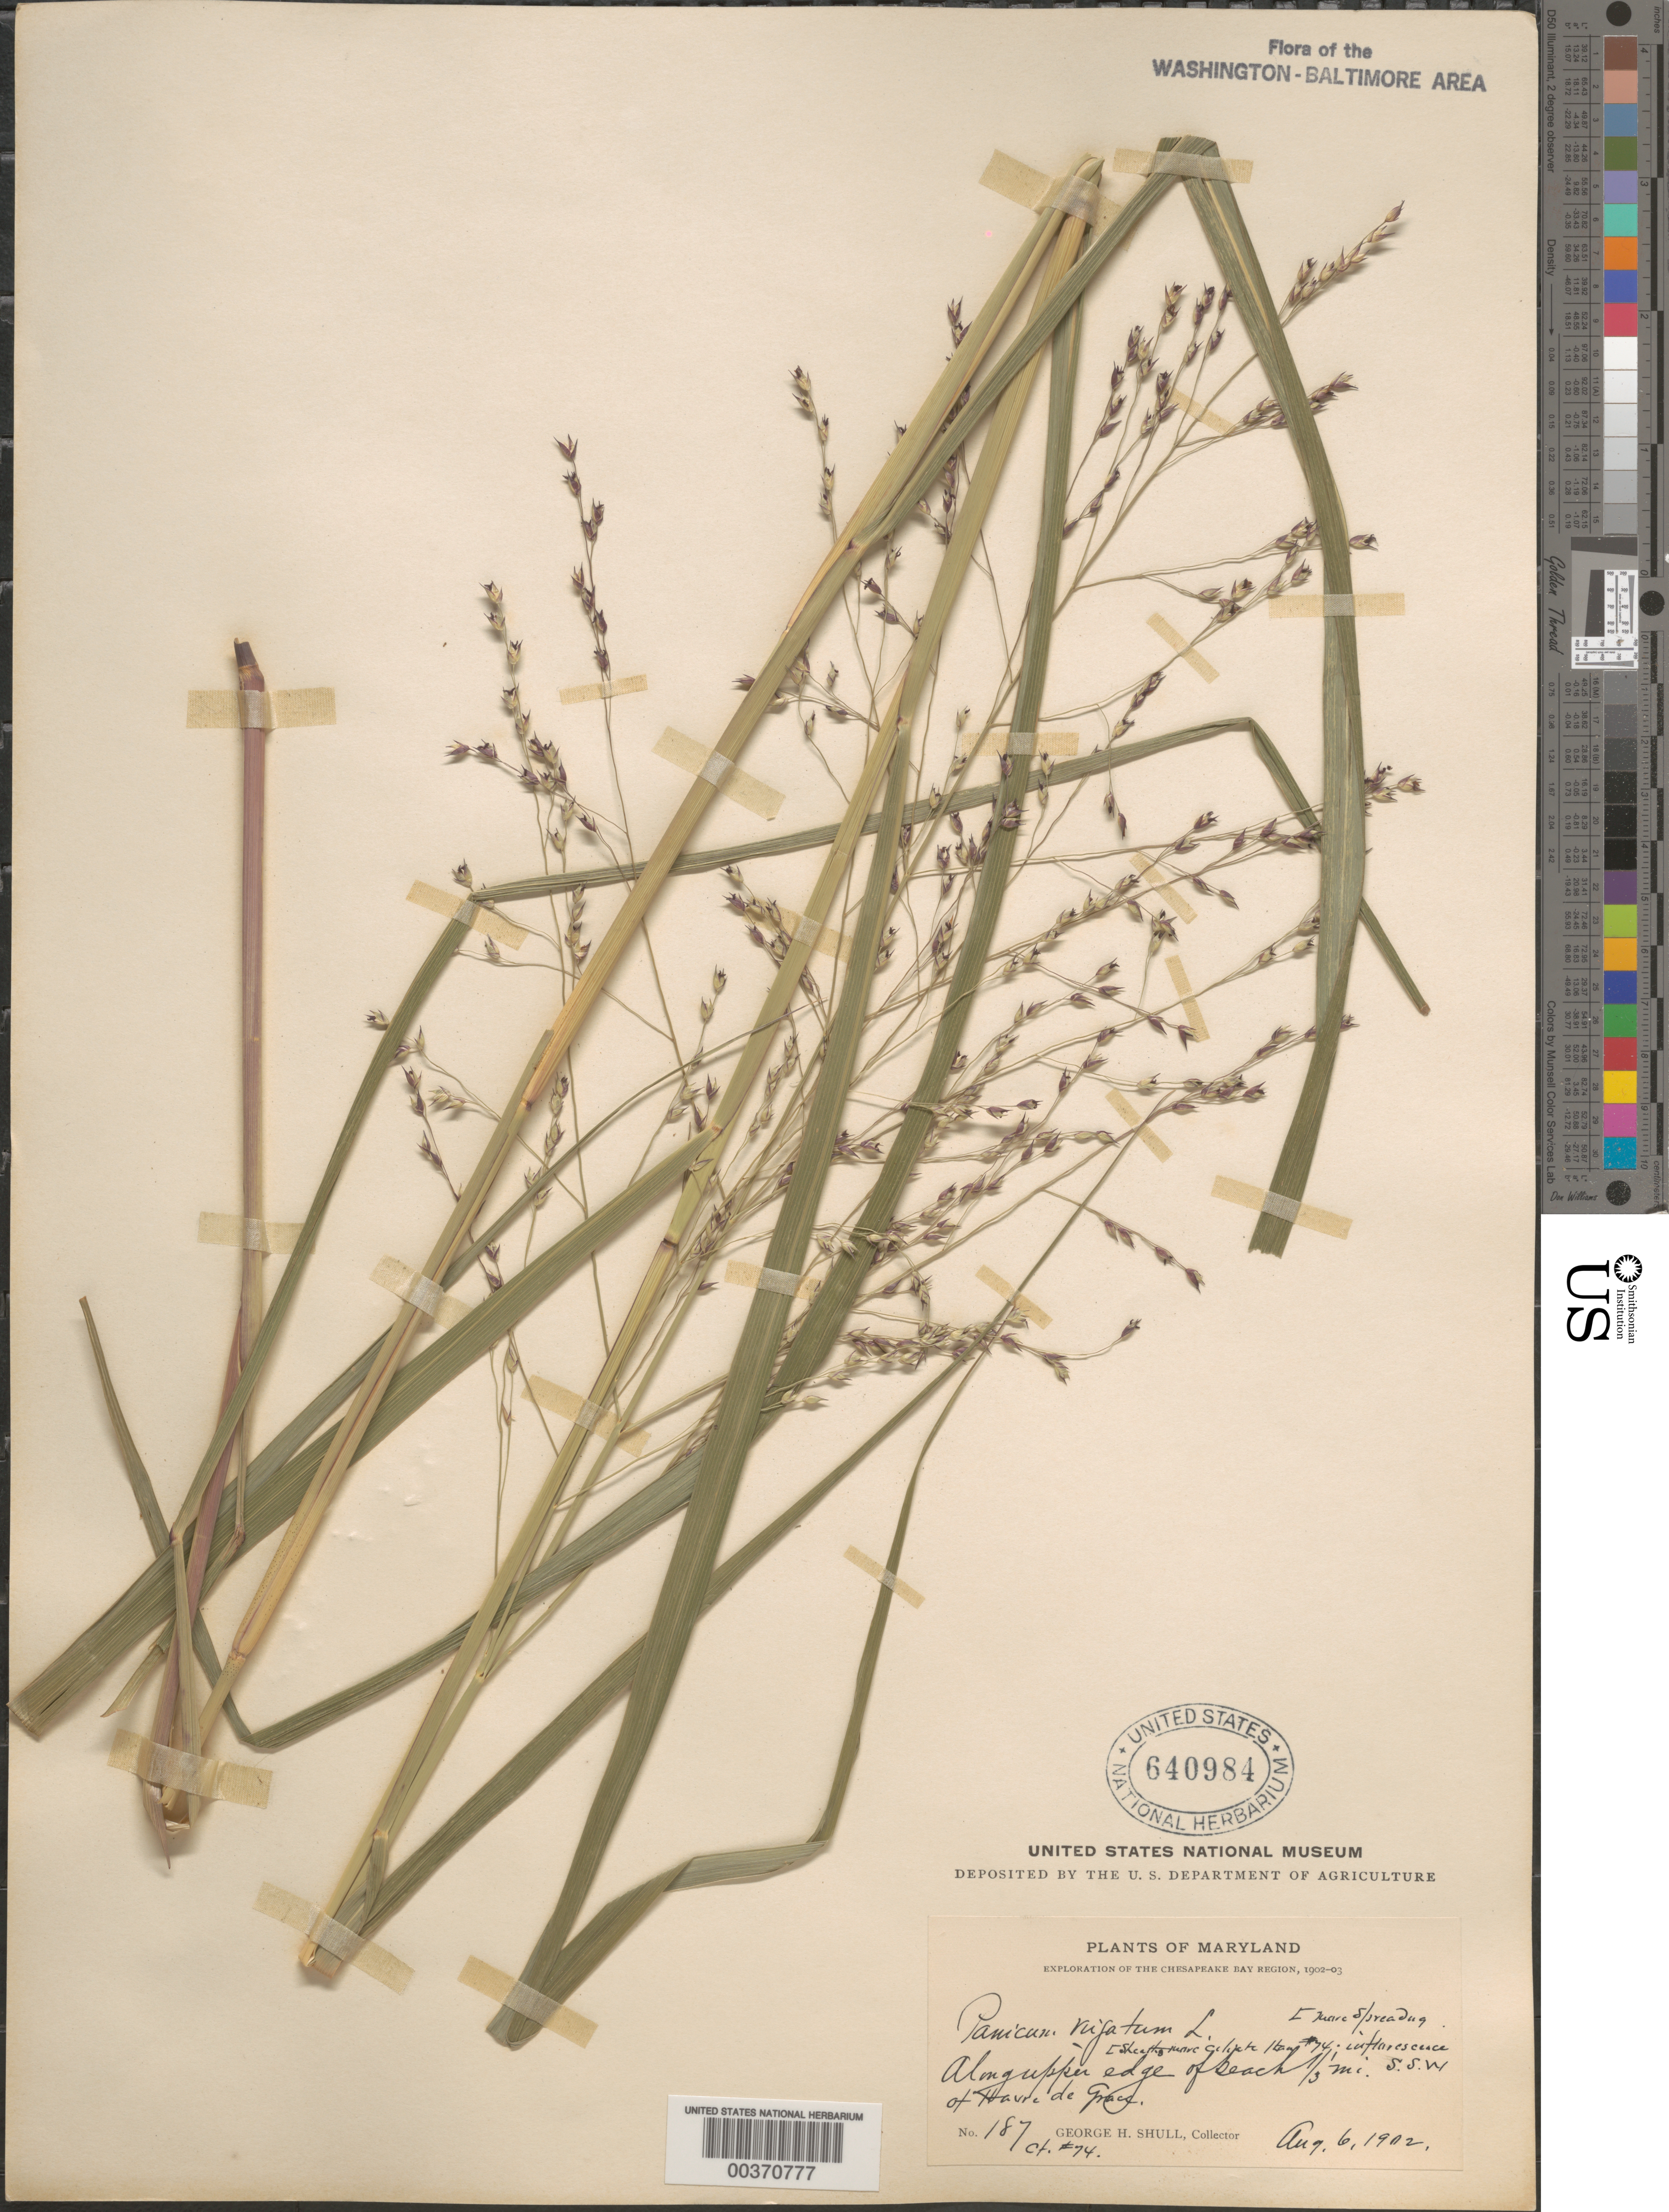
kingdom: Plantae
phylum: Tracheophyta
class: Liliopsida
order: Poales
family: Poaceae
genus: Panicum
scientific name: Panicum virgatum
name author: L.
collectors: G. H. Shull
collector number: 7490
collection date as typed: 06 Aug 1902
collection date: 1902-08-06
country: United States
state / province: Maryland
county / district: Harford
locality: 1/3 miles SSW of Havre De Grace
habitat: Along upper edge of beach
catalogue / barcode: US 640984